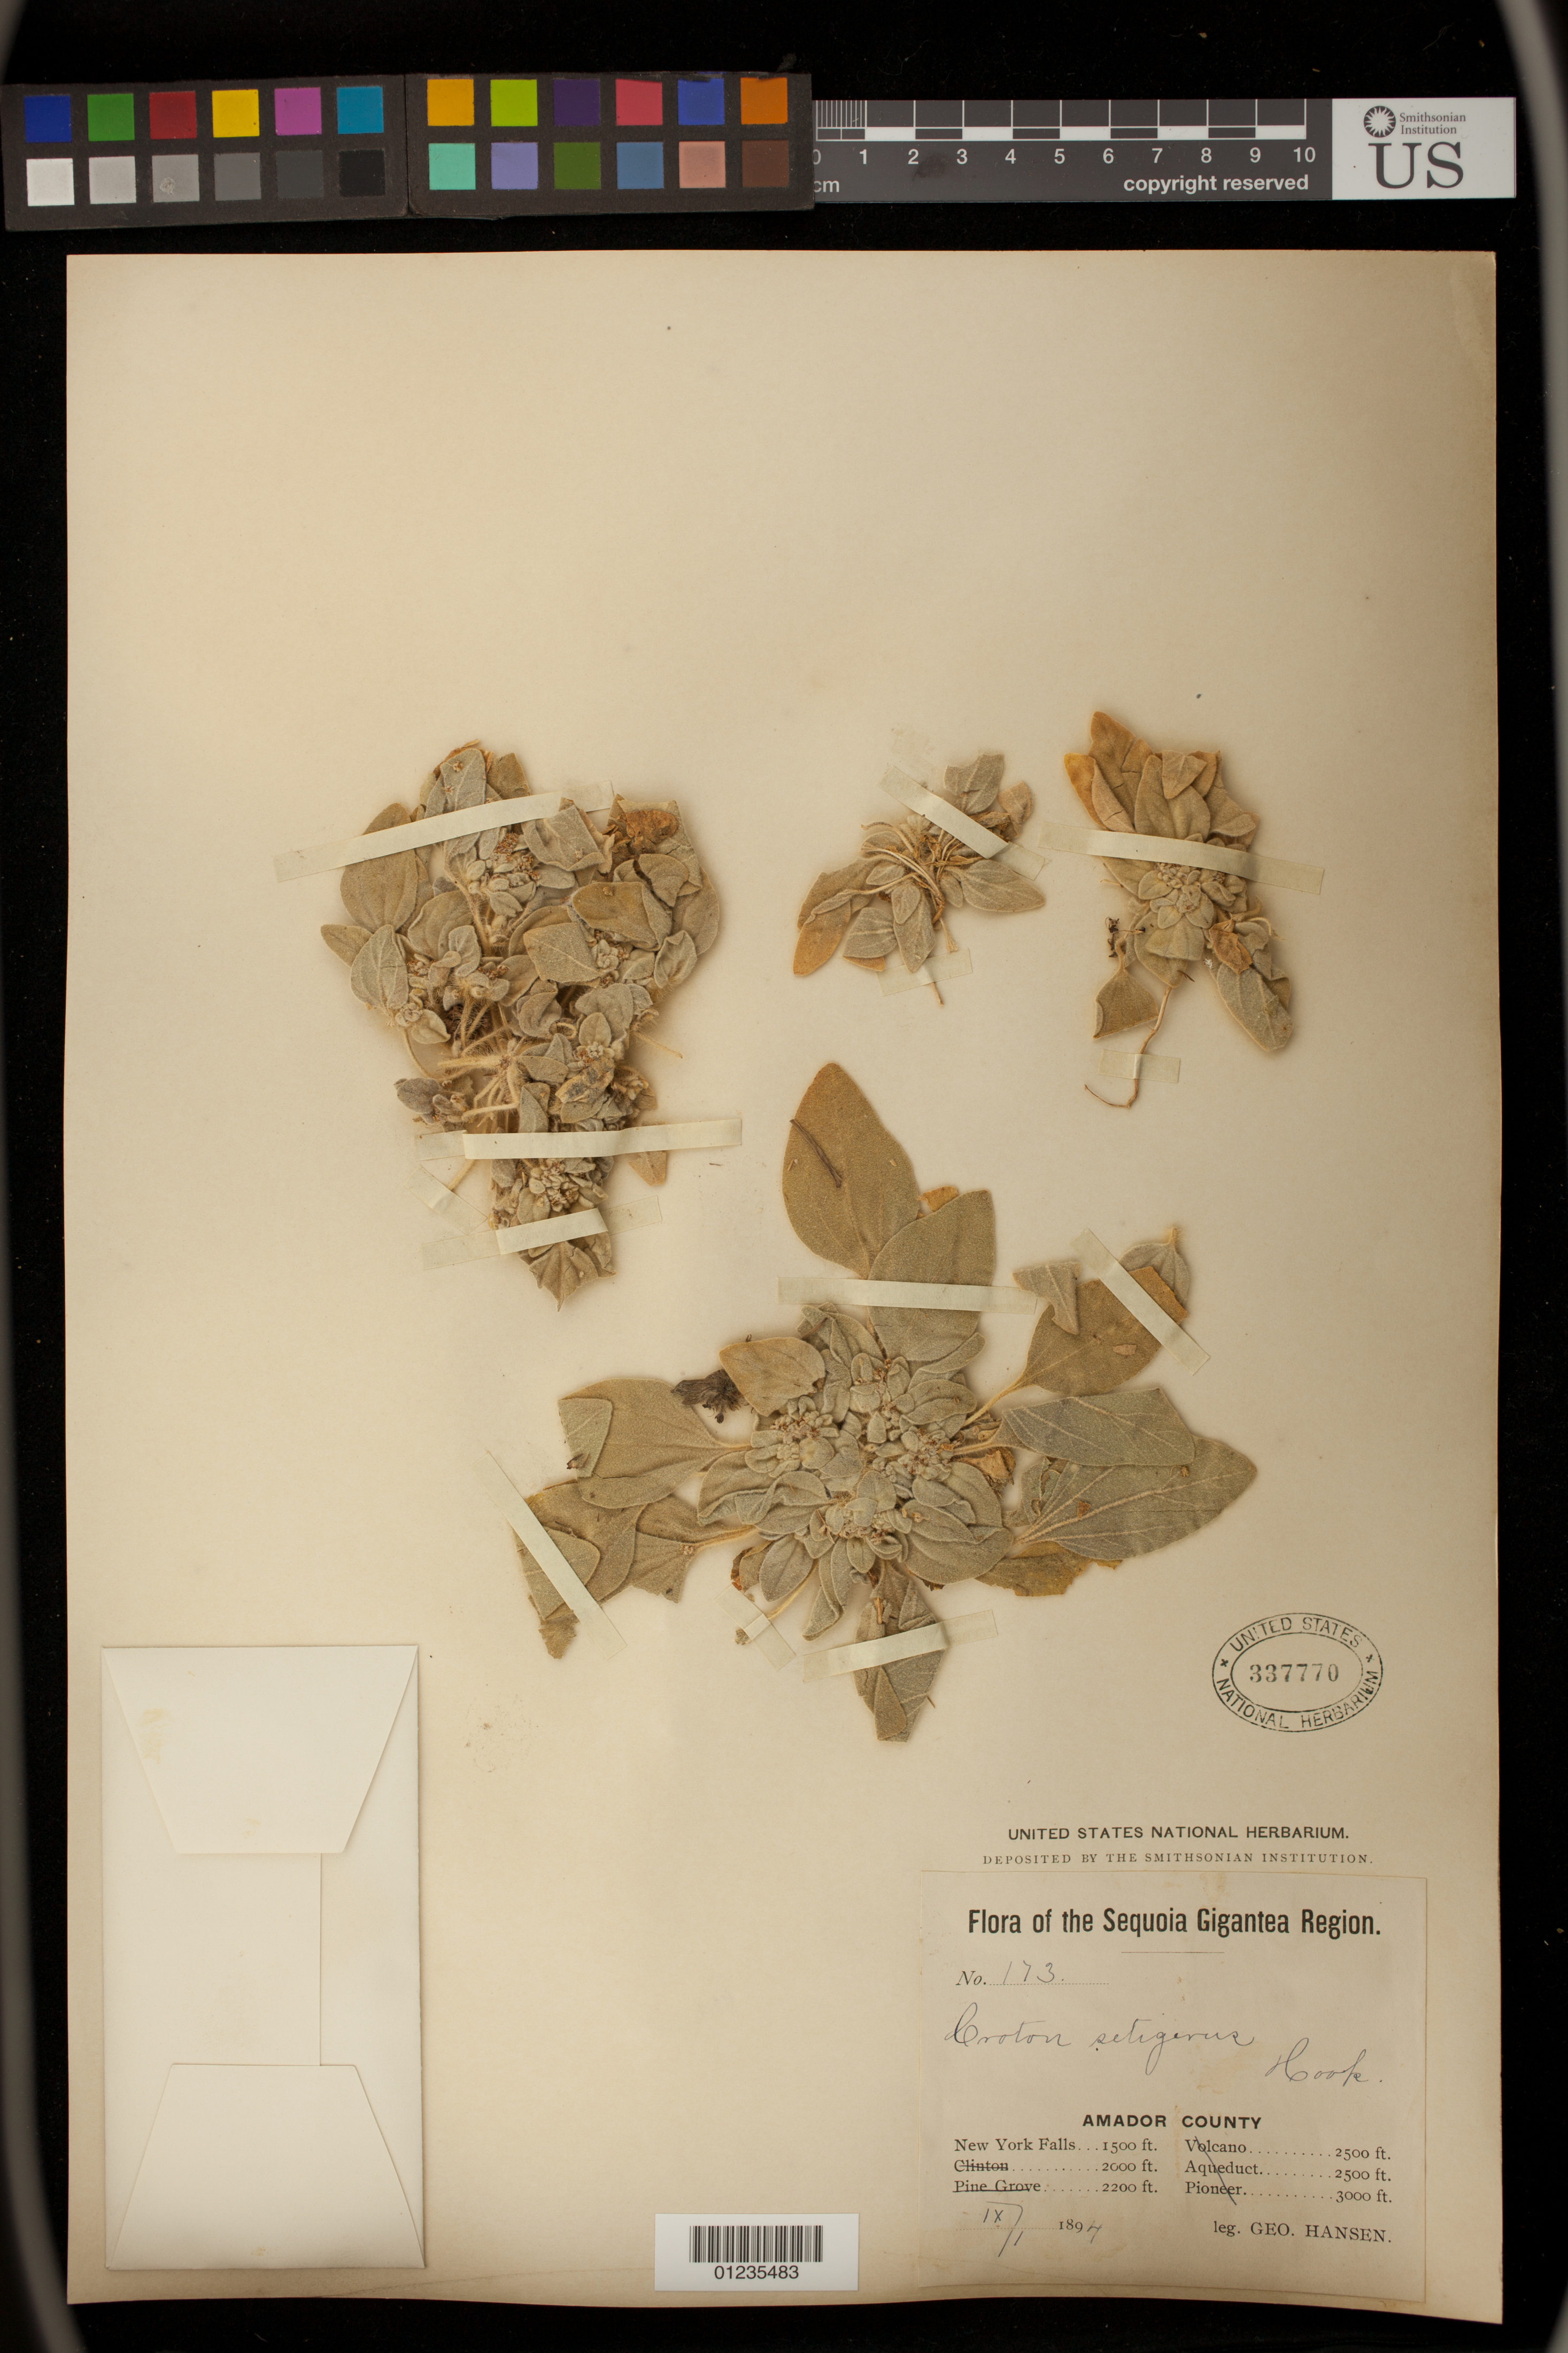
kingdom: Plantae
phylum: Tracheophyta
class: Magnoliopsida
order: Malpighiales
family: Euphorbiaceae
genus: Eremocarpus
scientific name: Eremocarpus setigerus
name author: (Hook.) Benth.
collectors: G. Hansen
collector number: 173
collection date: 1897-09-01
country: United States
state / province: California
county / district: Amador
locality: New York Falls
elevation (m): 457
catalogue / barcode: US 337770